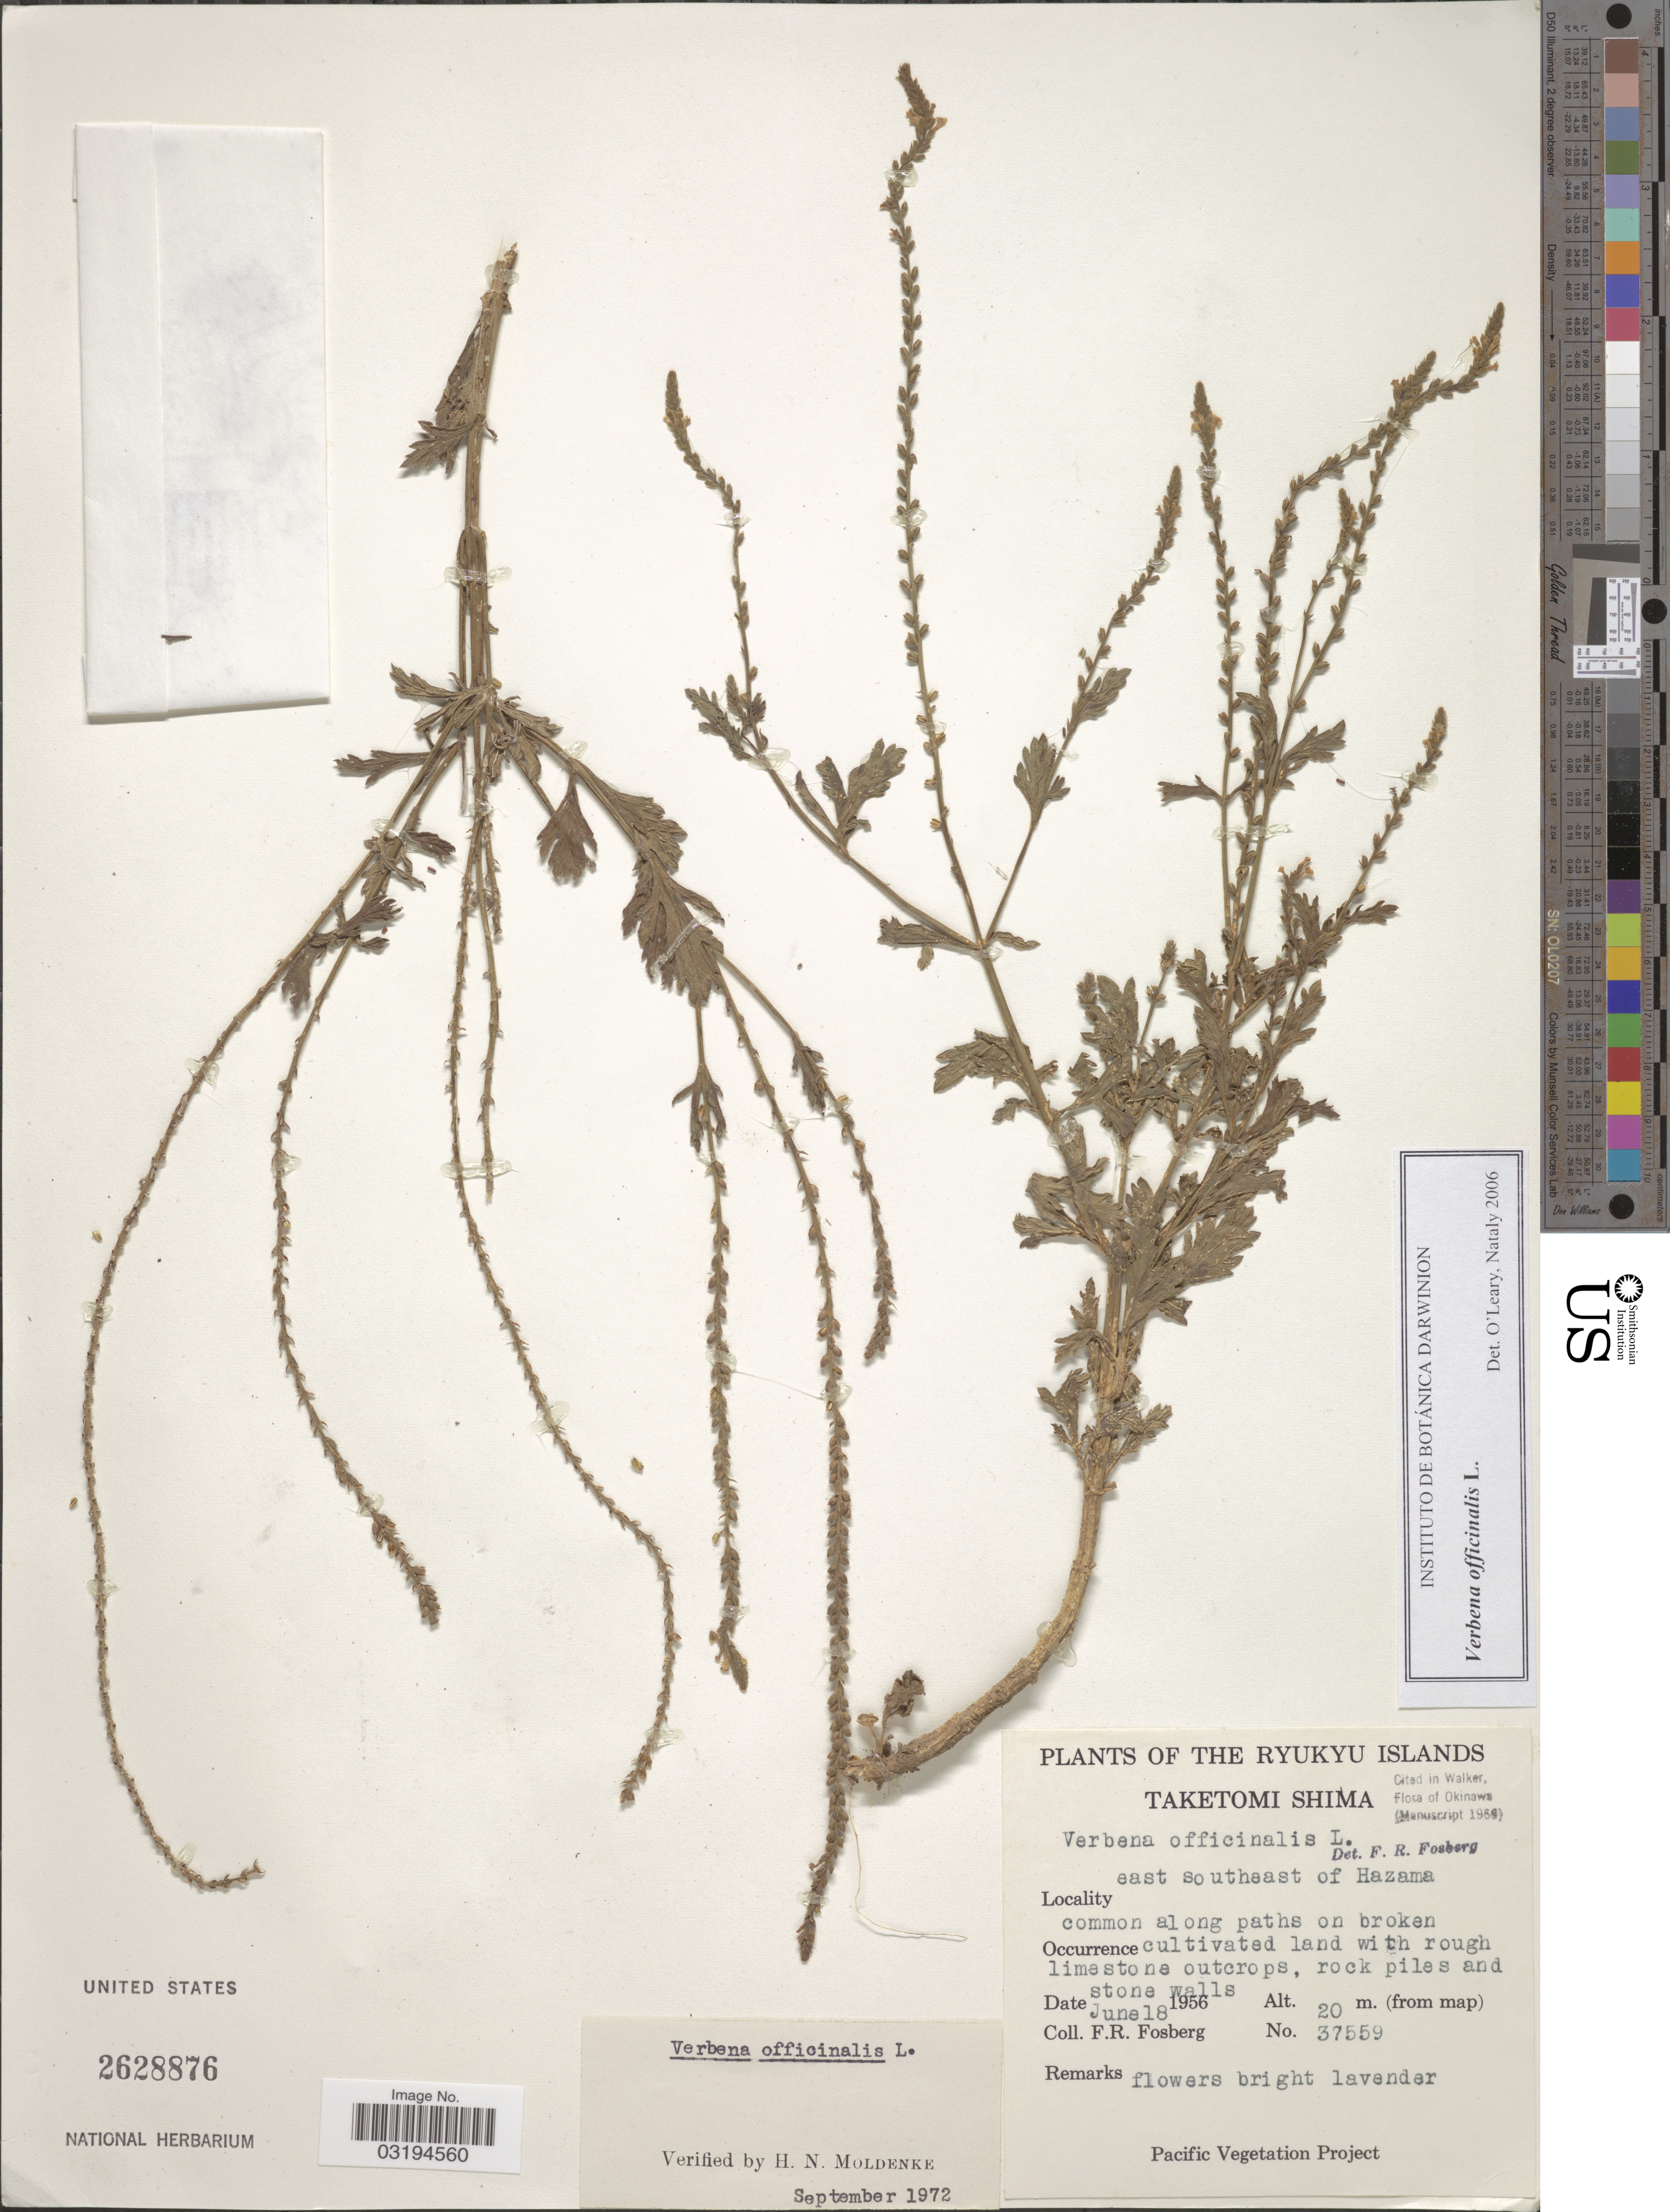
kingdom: Plantae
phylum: Tracheophyta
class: Magnoliopsida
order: Lamiales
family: Verbenaceae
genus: Verbena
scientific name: Verbena officinalis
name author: L.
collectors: F. R. Fosberg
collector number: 37559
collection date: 1956-06-18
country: Japan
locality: The Ryukyu Islands. Teketomi Shima. East southeast of Hazama.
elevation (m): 20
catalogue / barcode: US 2628876